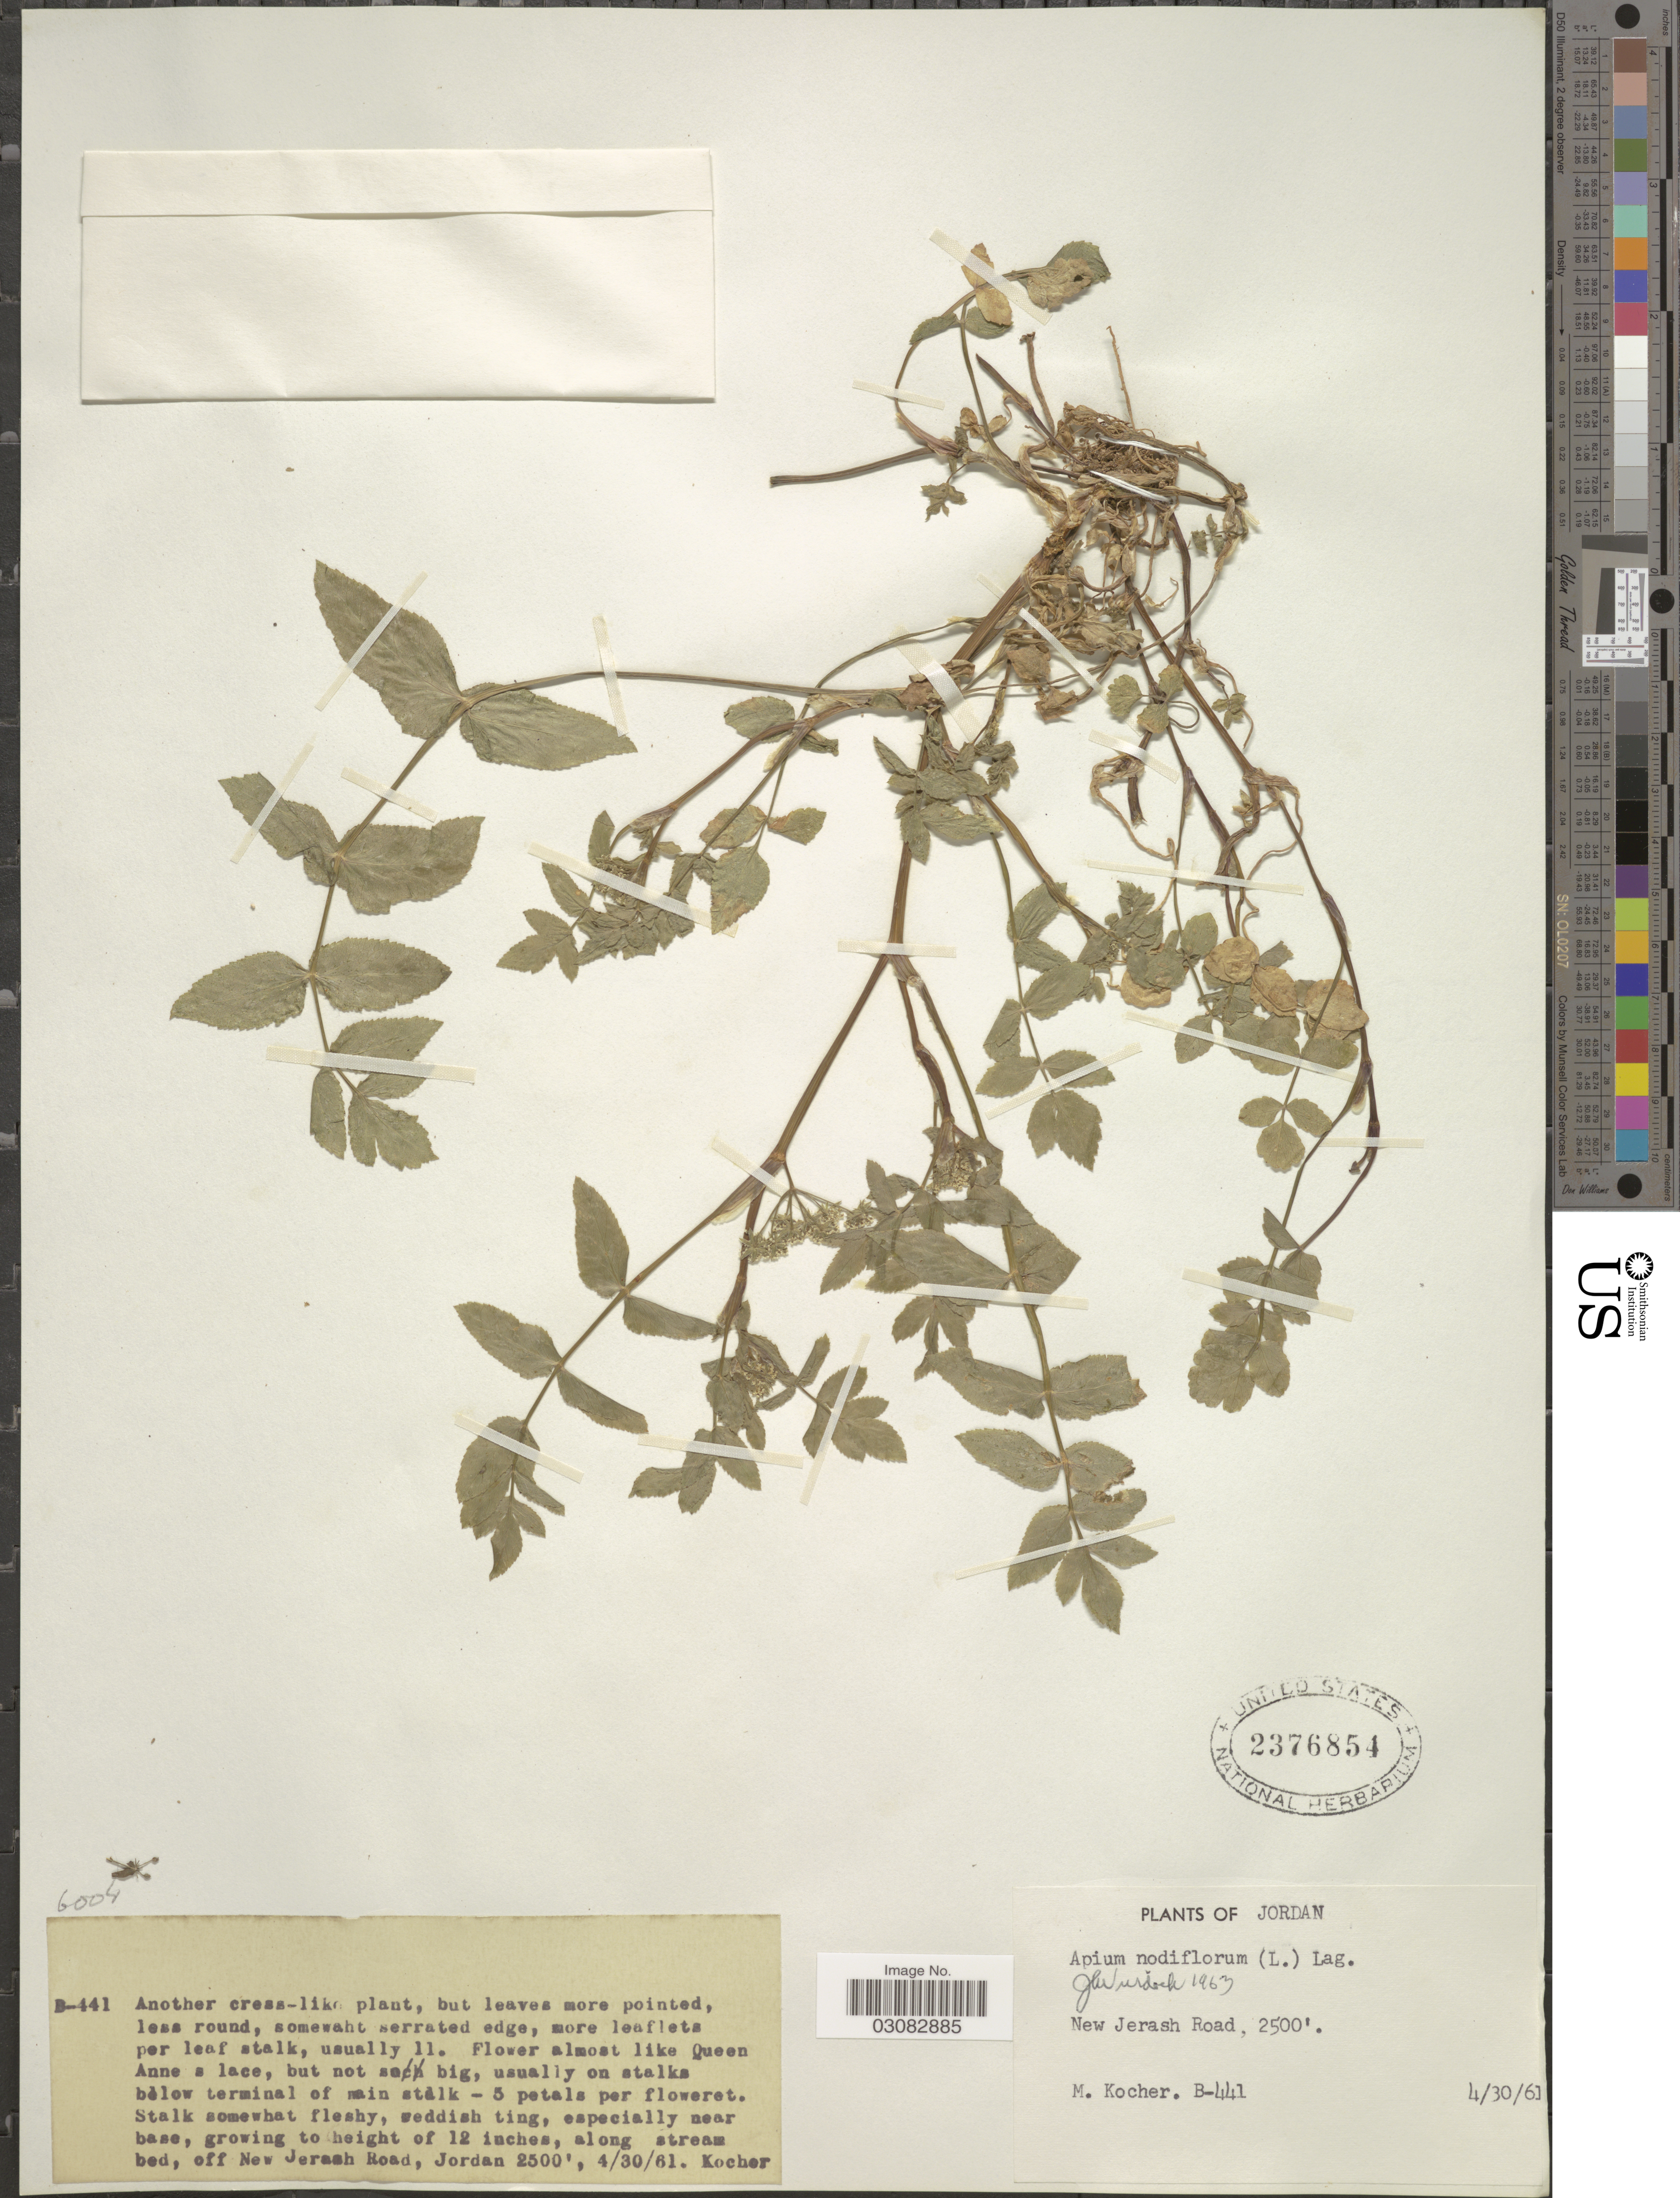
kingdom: Plantae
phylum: Tracheophyta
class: Magnoliopsida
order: Apiales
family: Apiaceae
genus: Apium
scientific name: Apium nodiflorum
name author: (L.) Lag.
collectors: M. Kocher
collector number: B-441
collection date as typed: Transcribed d/m/y: 30/4/61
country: Jordan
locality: New Jerash Road.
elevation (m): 762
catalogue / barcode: US 2376854